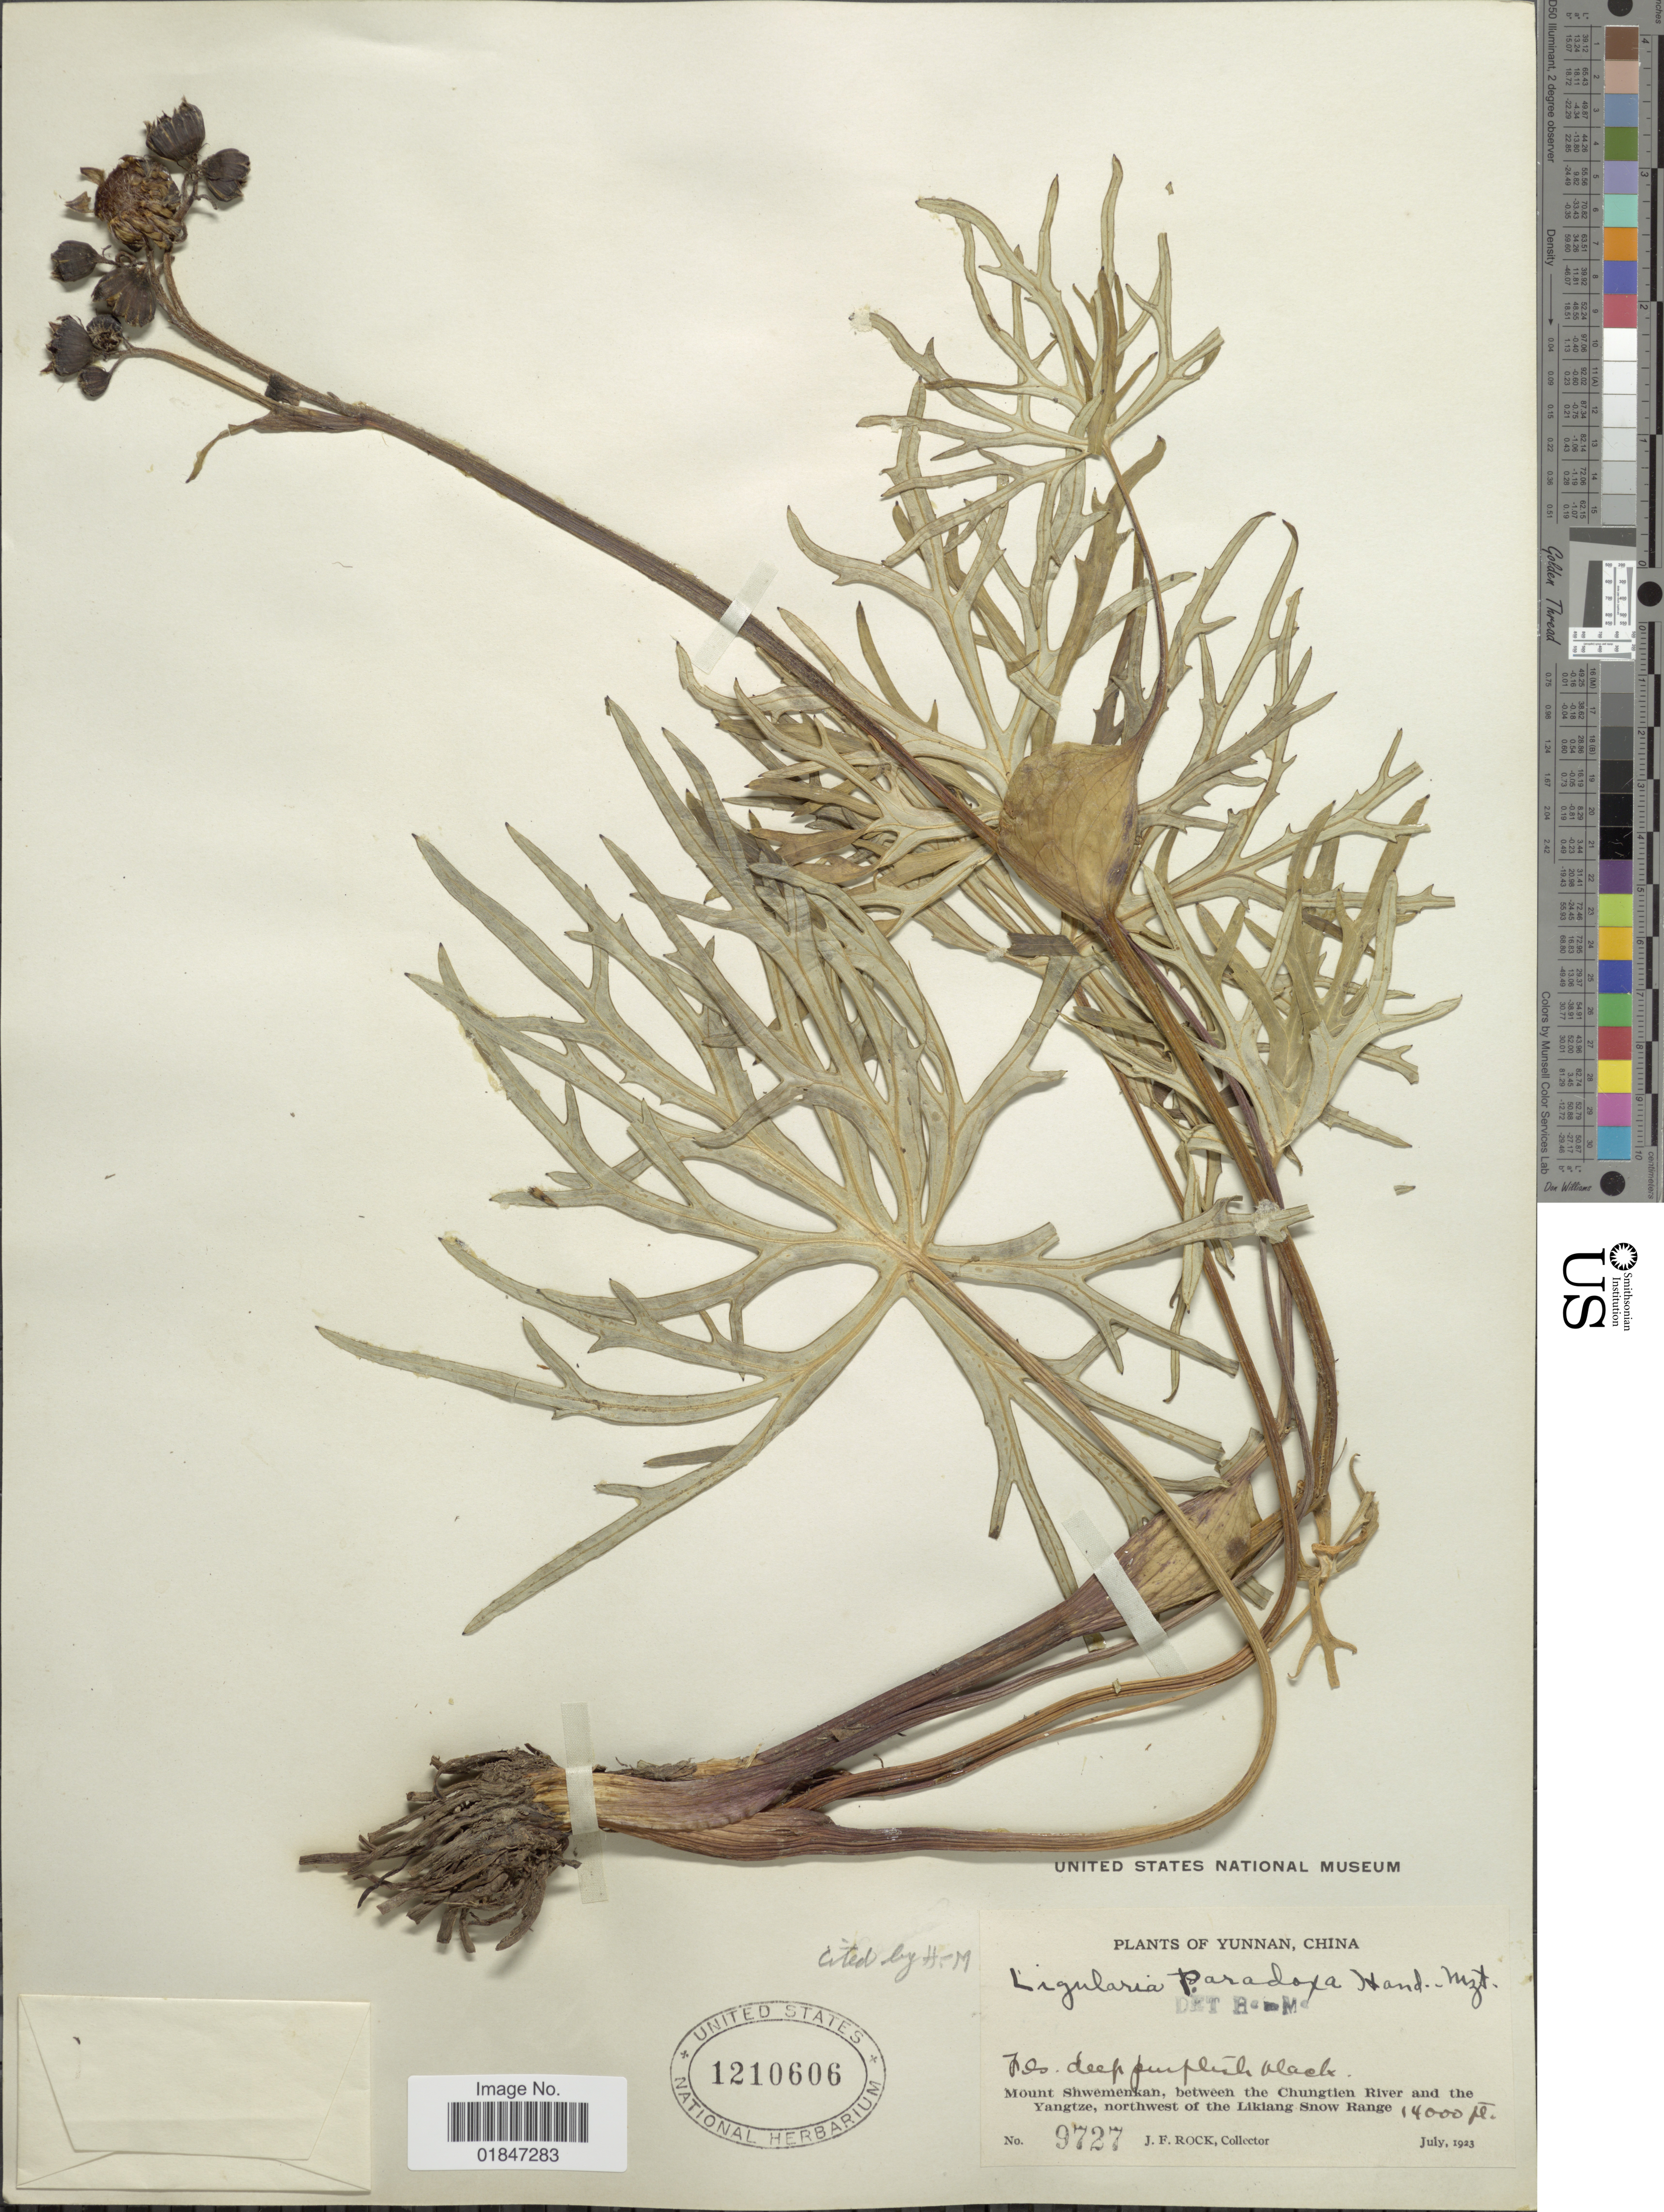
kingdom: Plantae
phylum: Tracheophyta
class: Magnoliopsida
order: Asterales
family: Asteraceae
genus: Ligularia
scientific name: Ligularia paradoxa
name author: Hand.-Mazz.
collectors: J. Rock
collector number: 9727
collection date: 1923-07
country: China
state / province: Yunnan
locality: Yunnan, China. Mount Shwemenkan, between the Chungtien River and the Yangtze, northwes of the Likiang Snow Range.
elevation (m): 4267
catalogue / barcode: US 1210606